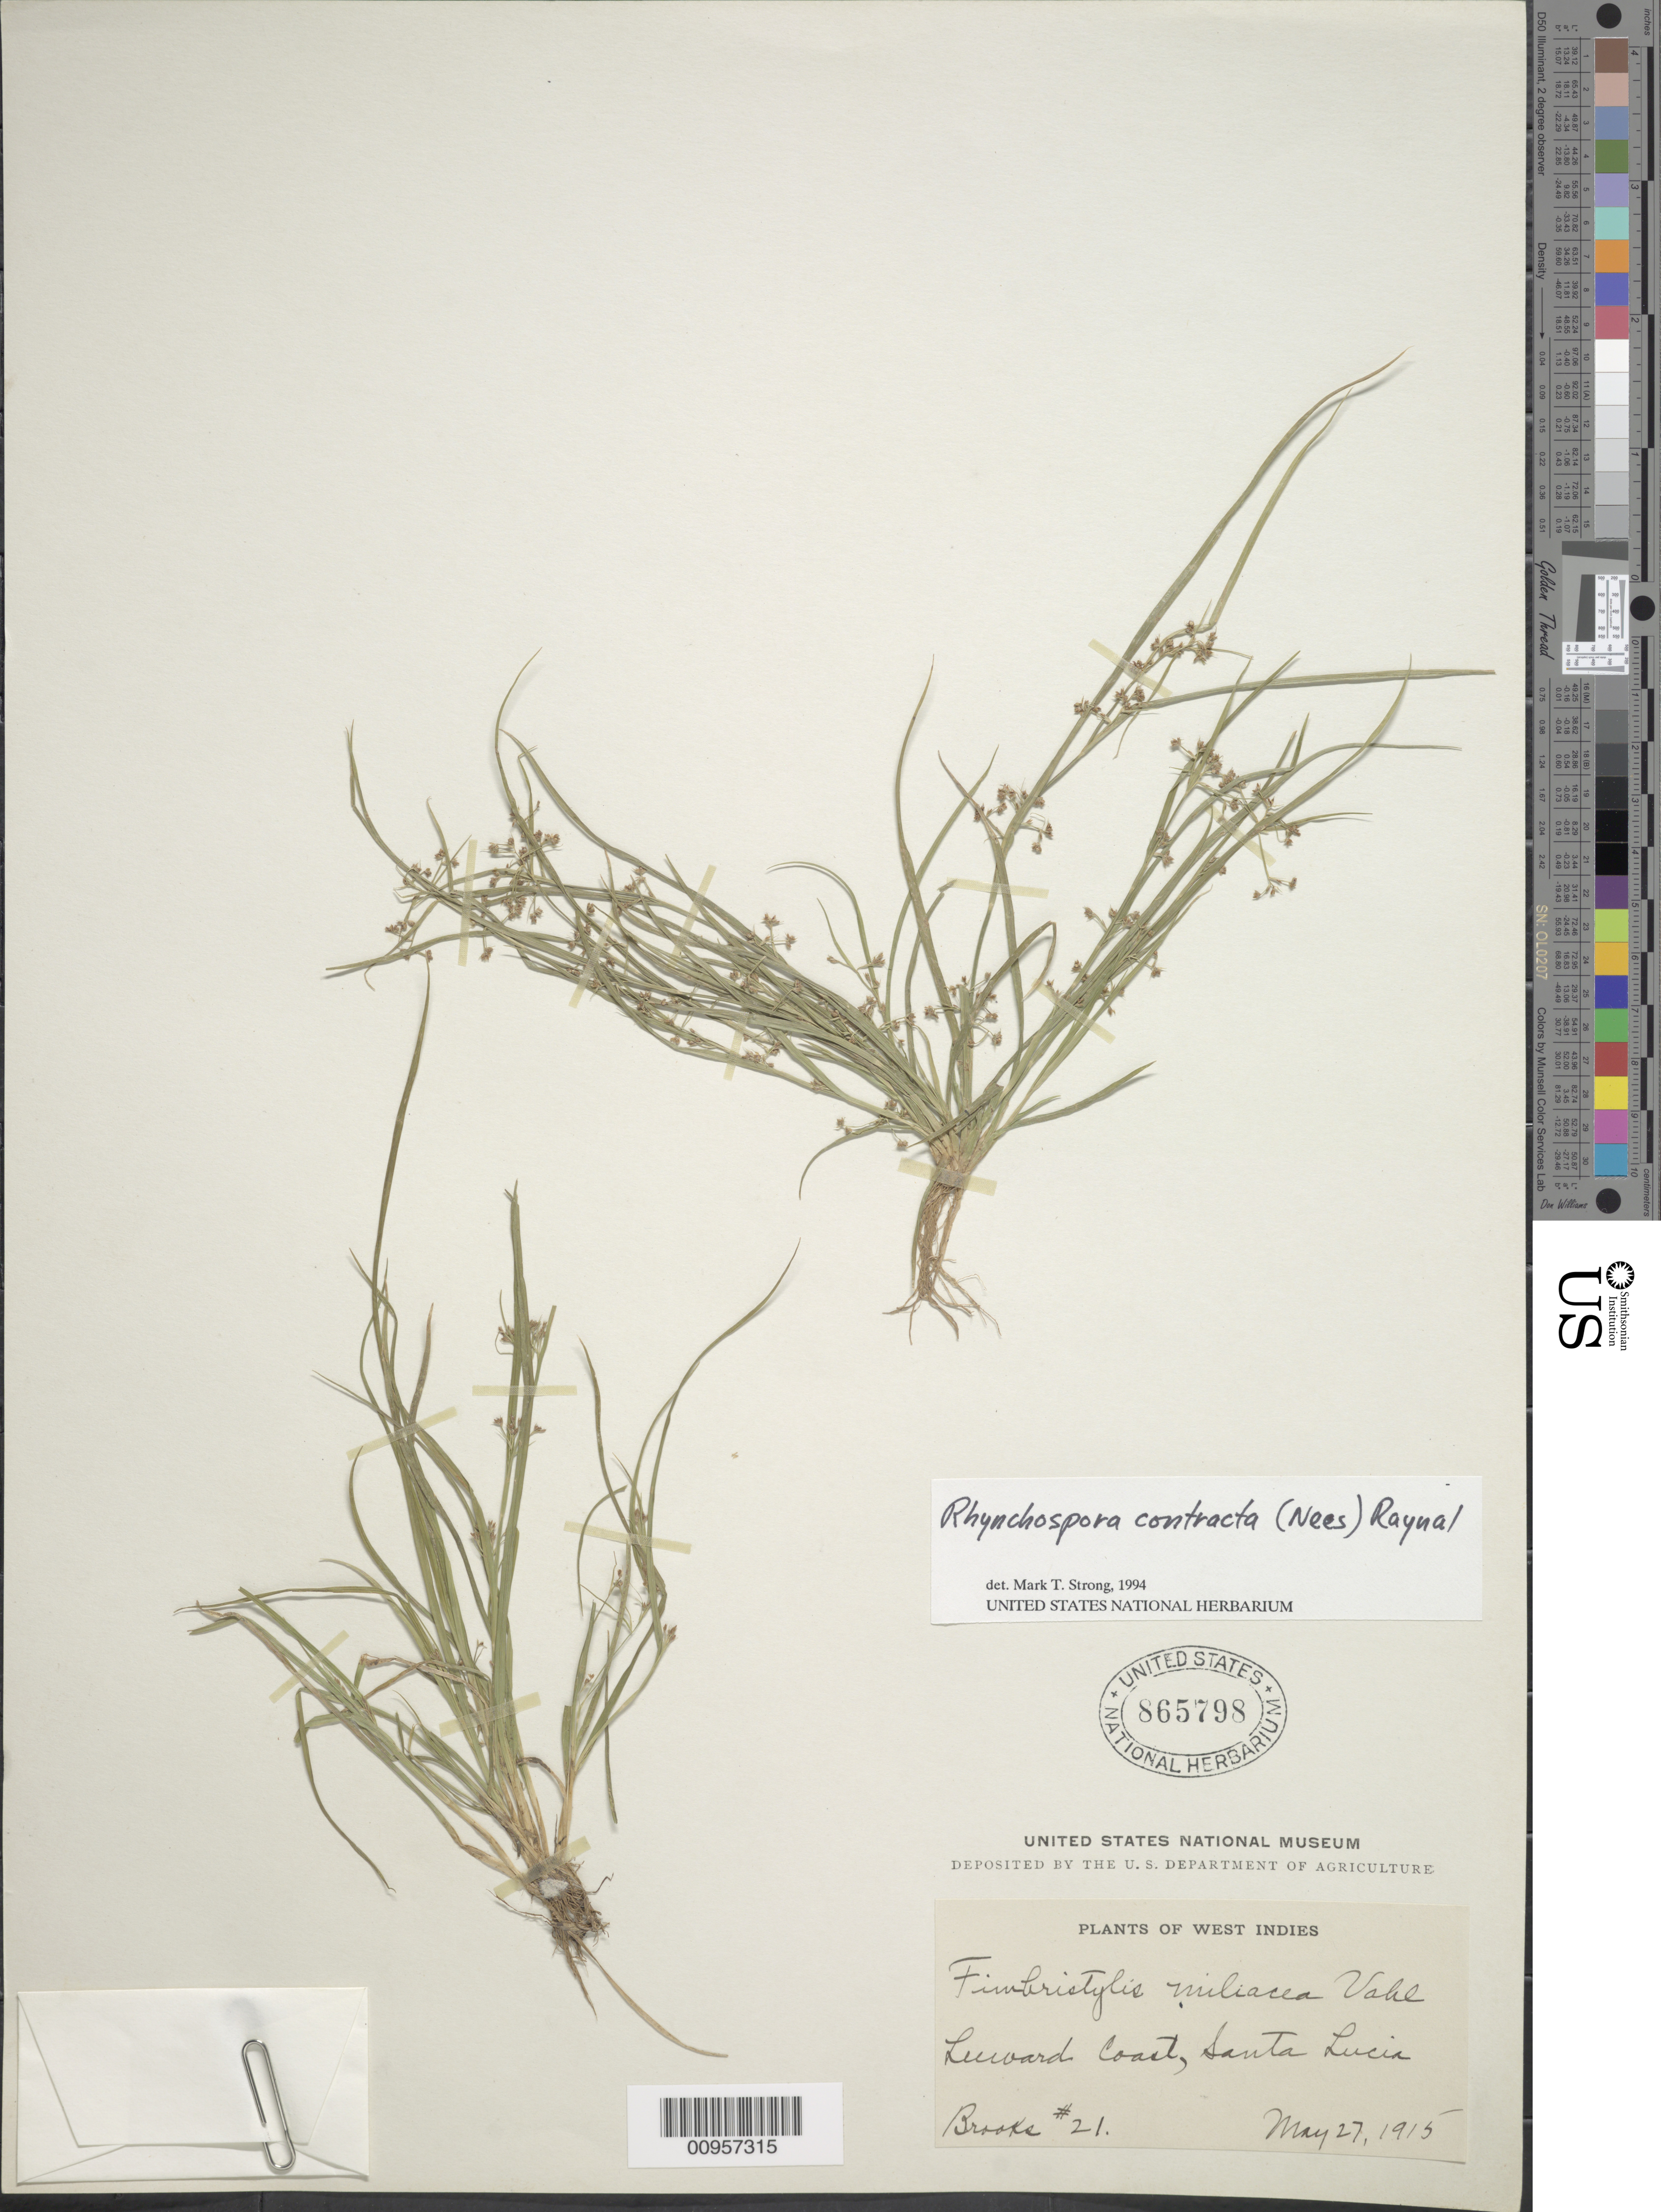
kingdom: Plantae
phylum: Tracheophyta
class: Liliopsida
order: Poales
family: Cyperaceae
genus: Rhynchospora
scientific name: Rhynchospora contracta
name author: (Nees) J. Raynal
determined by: Strong, M. T., (US), Smithsonian Institution - National Museum of Natural History (UNITED STATES)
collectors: Brooks, --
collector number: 21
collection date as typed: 27 May 1915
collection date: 1915-05-27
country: St. Lucia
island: St. Lucia I.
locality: Leeward Coast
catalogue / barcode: US 865798